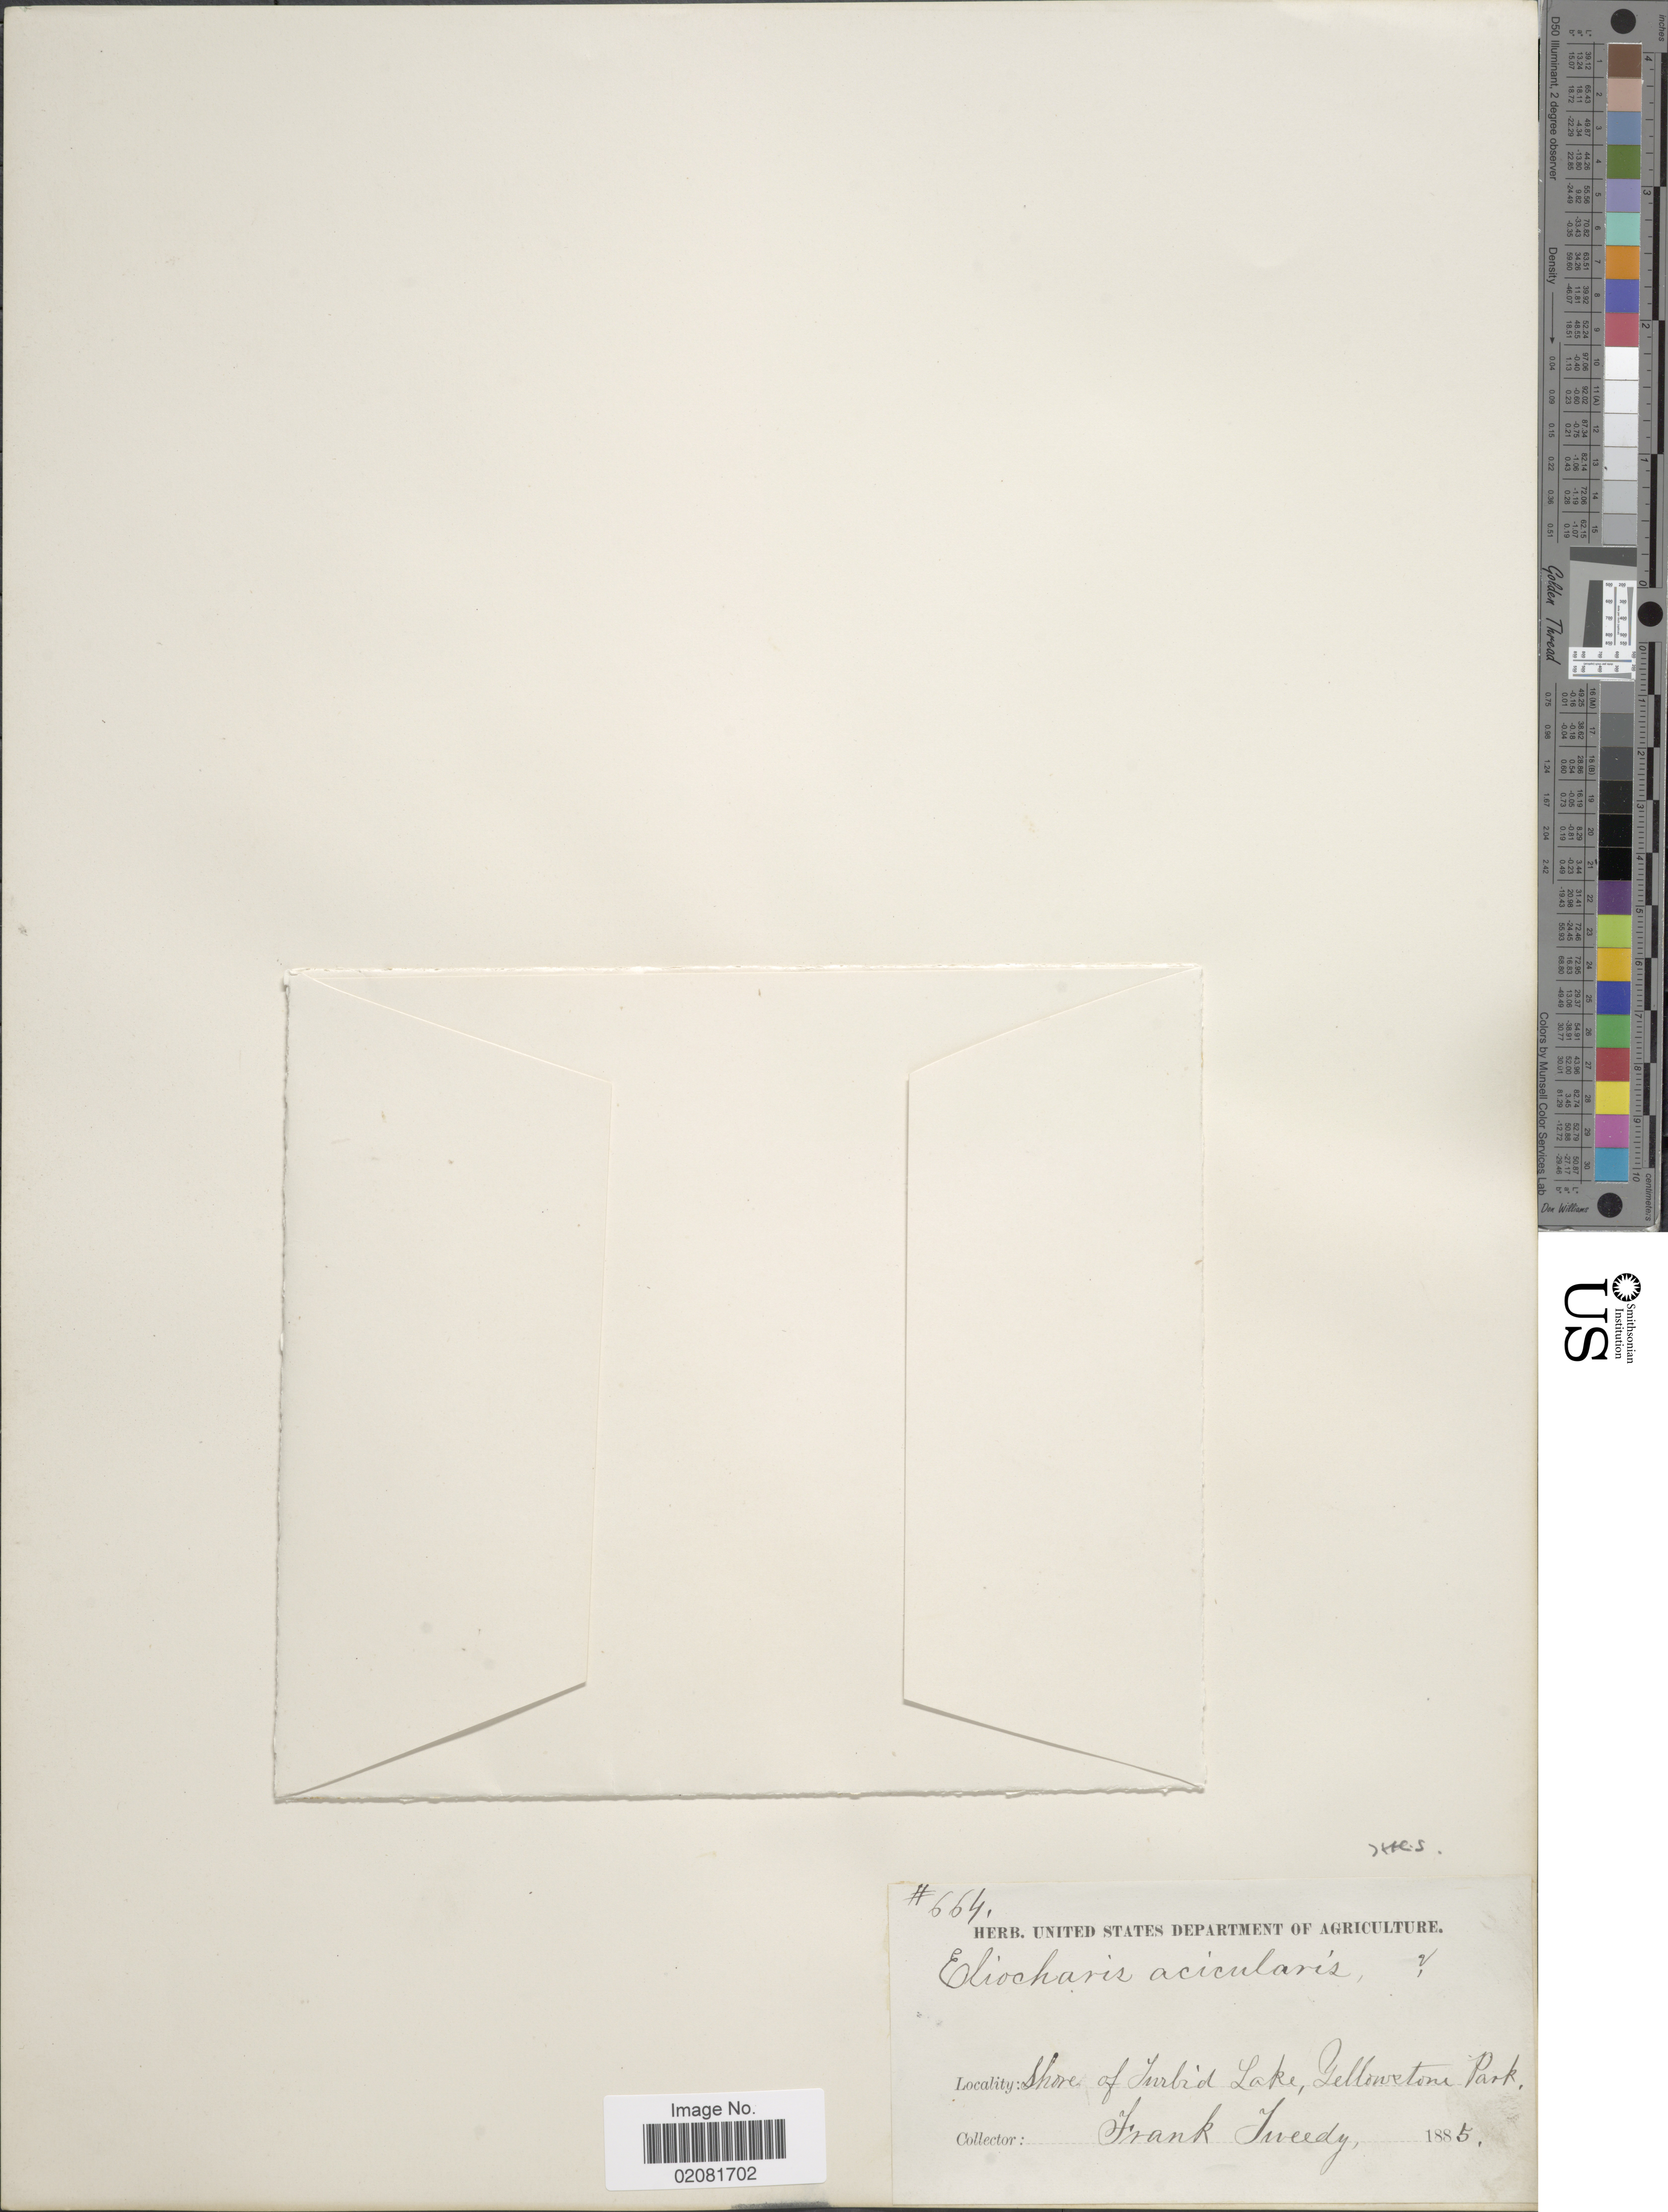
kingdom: Plantae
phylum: Tracheophyta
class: Liliopsida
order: Poales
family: Cyperaceae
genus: Eleocharis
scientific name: Eleocharis acicularis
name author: (L.) Roem. & Schult.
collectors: F. Tweedy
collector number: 664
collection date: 1885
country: United States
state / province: Wyoming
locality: Shore of Turbid Lake, Yellowstone Park